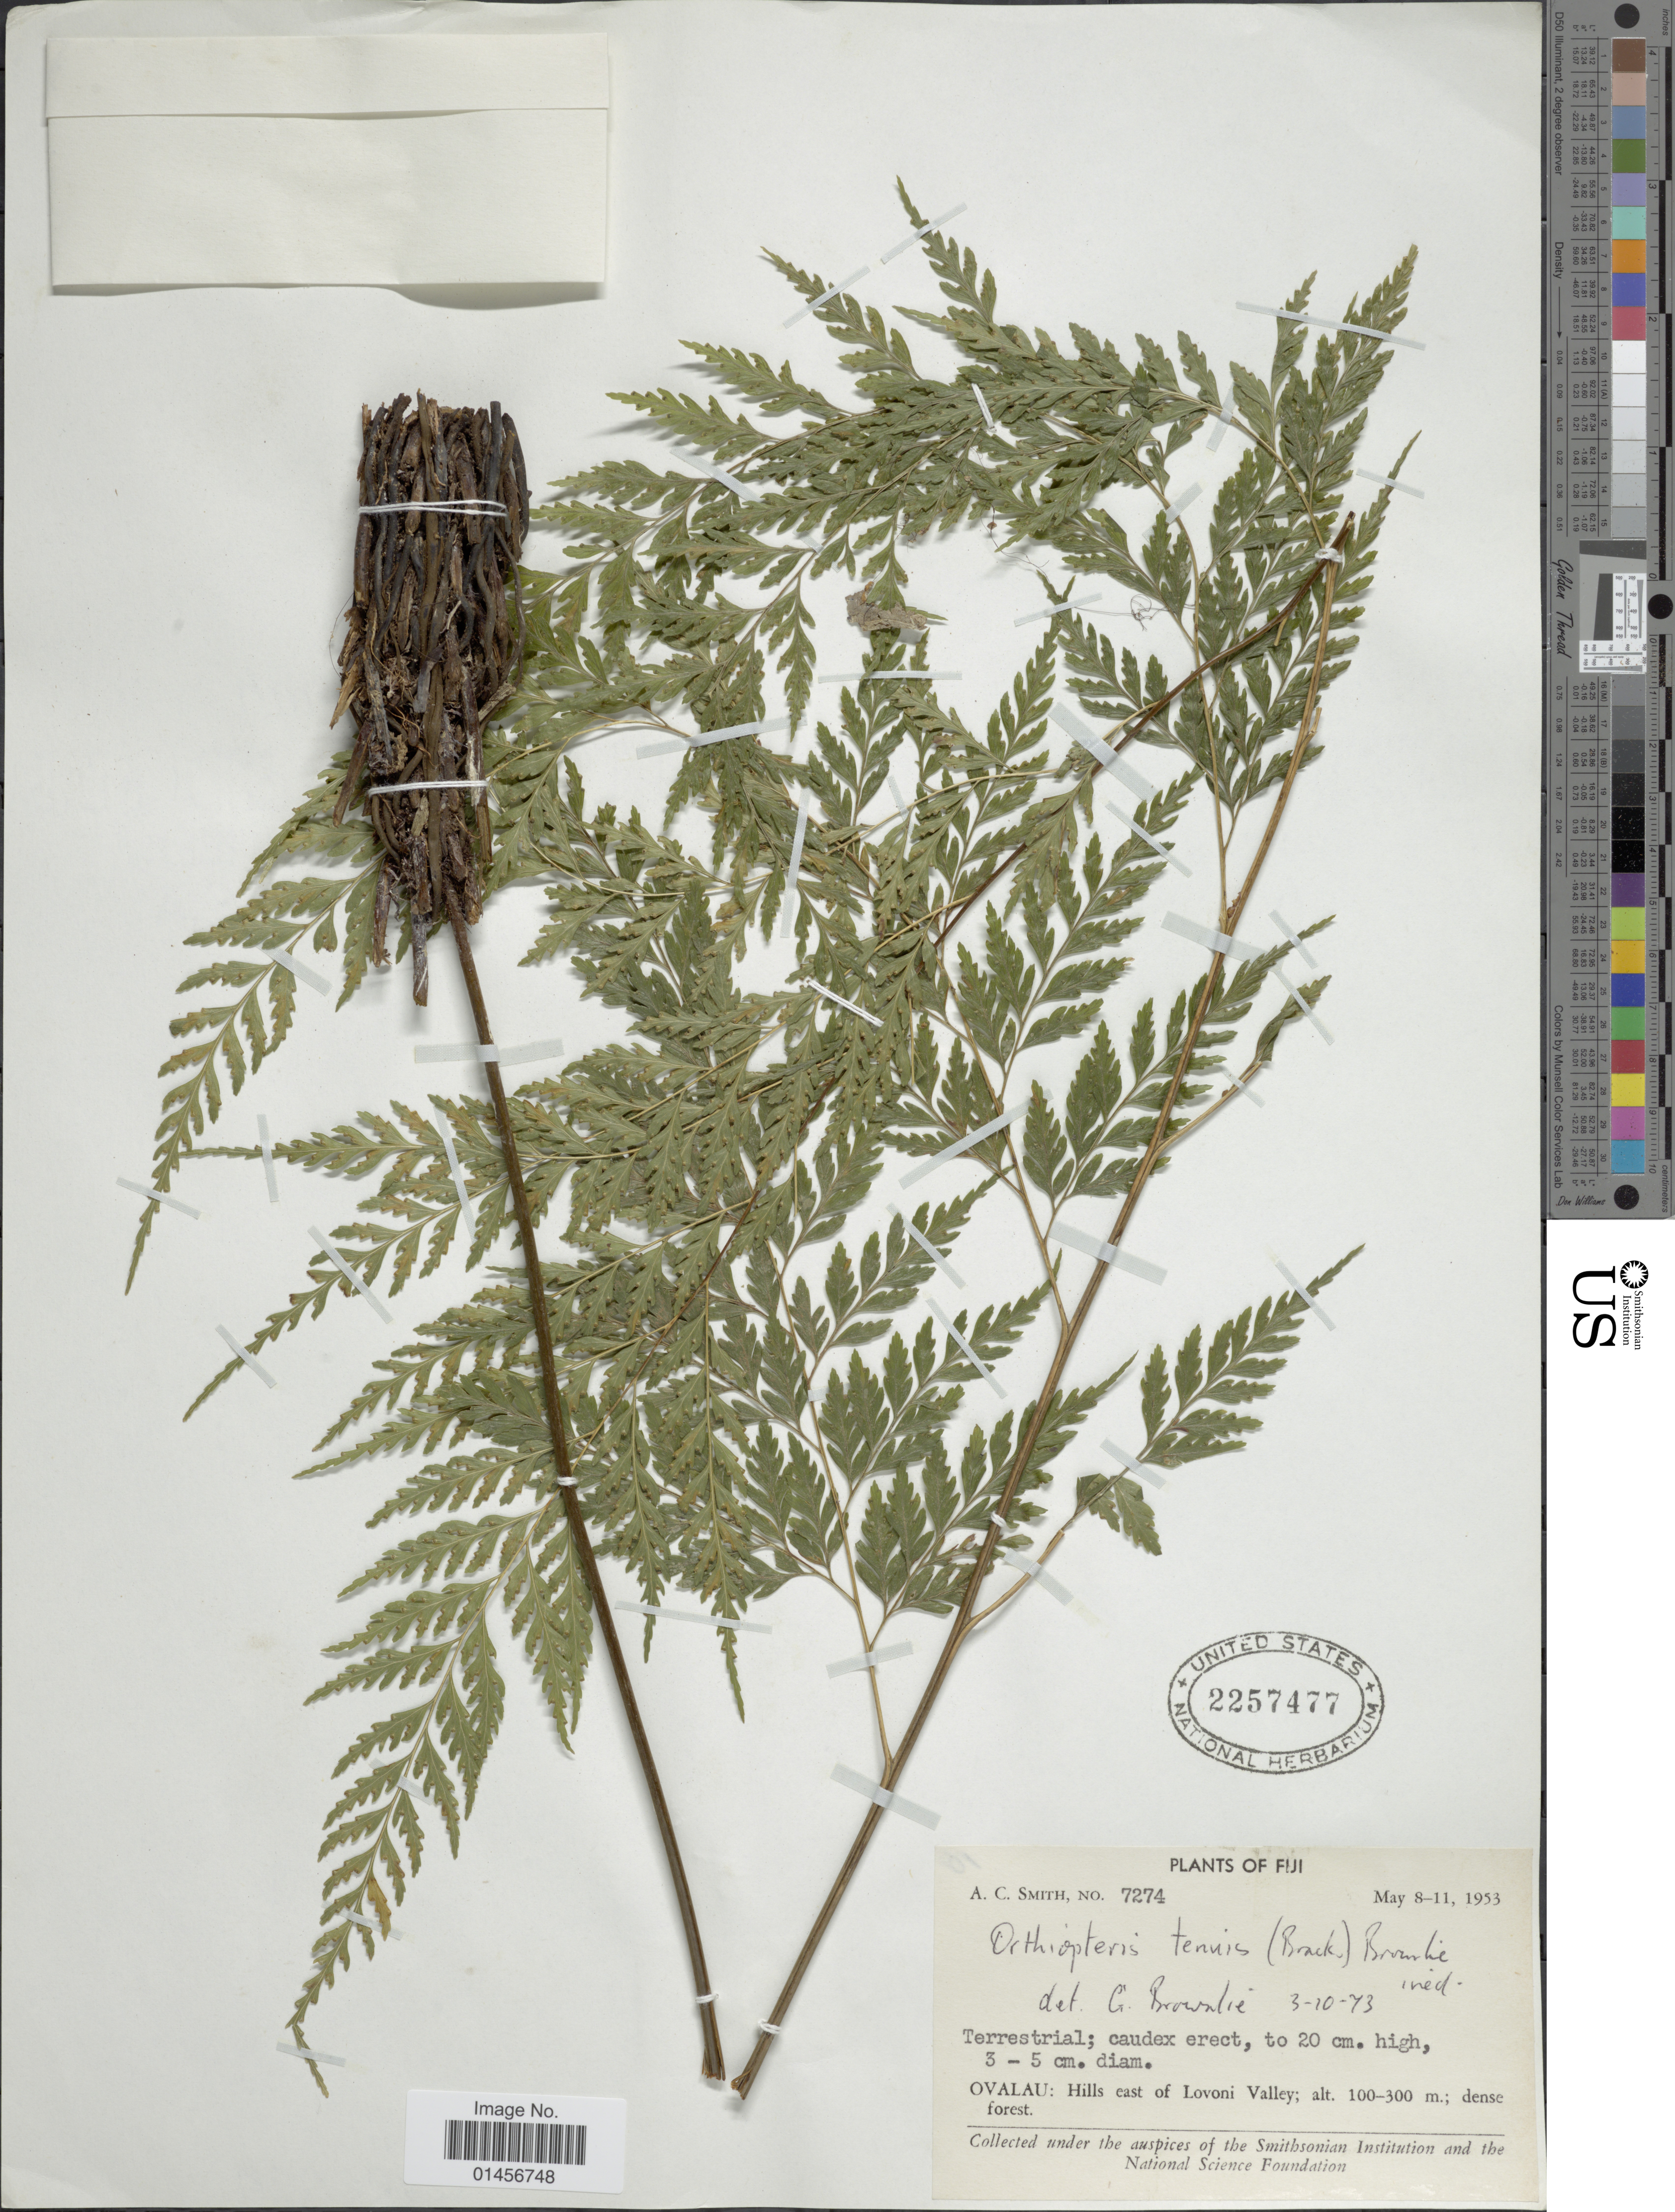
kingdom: Plantae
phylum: Tracheophyta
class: Polypodiopsida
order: Polypodiales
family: Saccolomataceae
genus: Saccoloma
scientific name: Saccoloma tenue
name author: (Brack.) Mett.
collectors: A. C. Smith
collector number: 7274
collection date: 1953-05-08/1953-05-11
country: Fiji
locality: Ovalau: Hills east of Lovoni Valley.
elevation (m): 100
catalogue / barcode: US 2257477